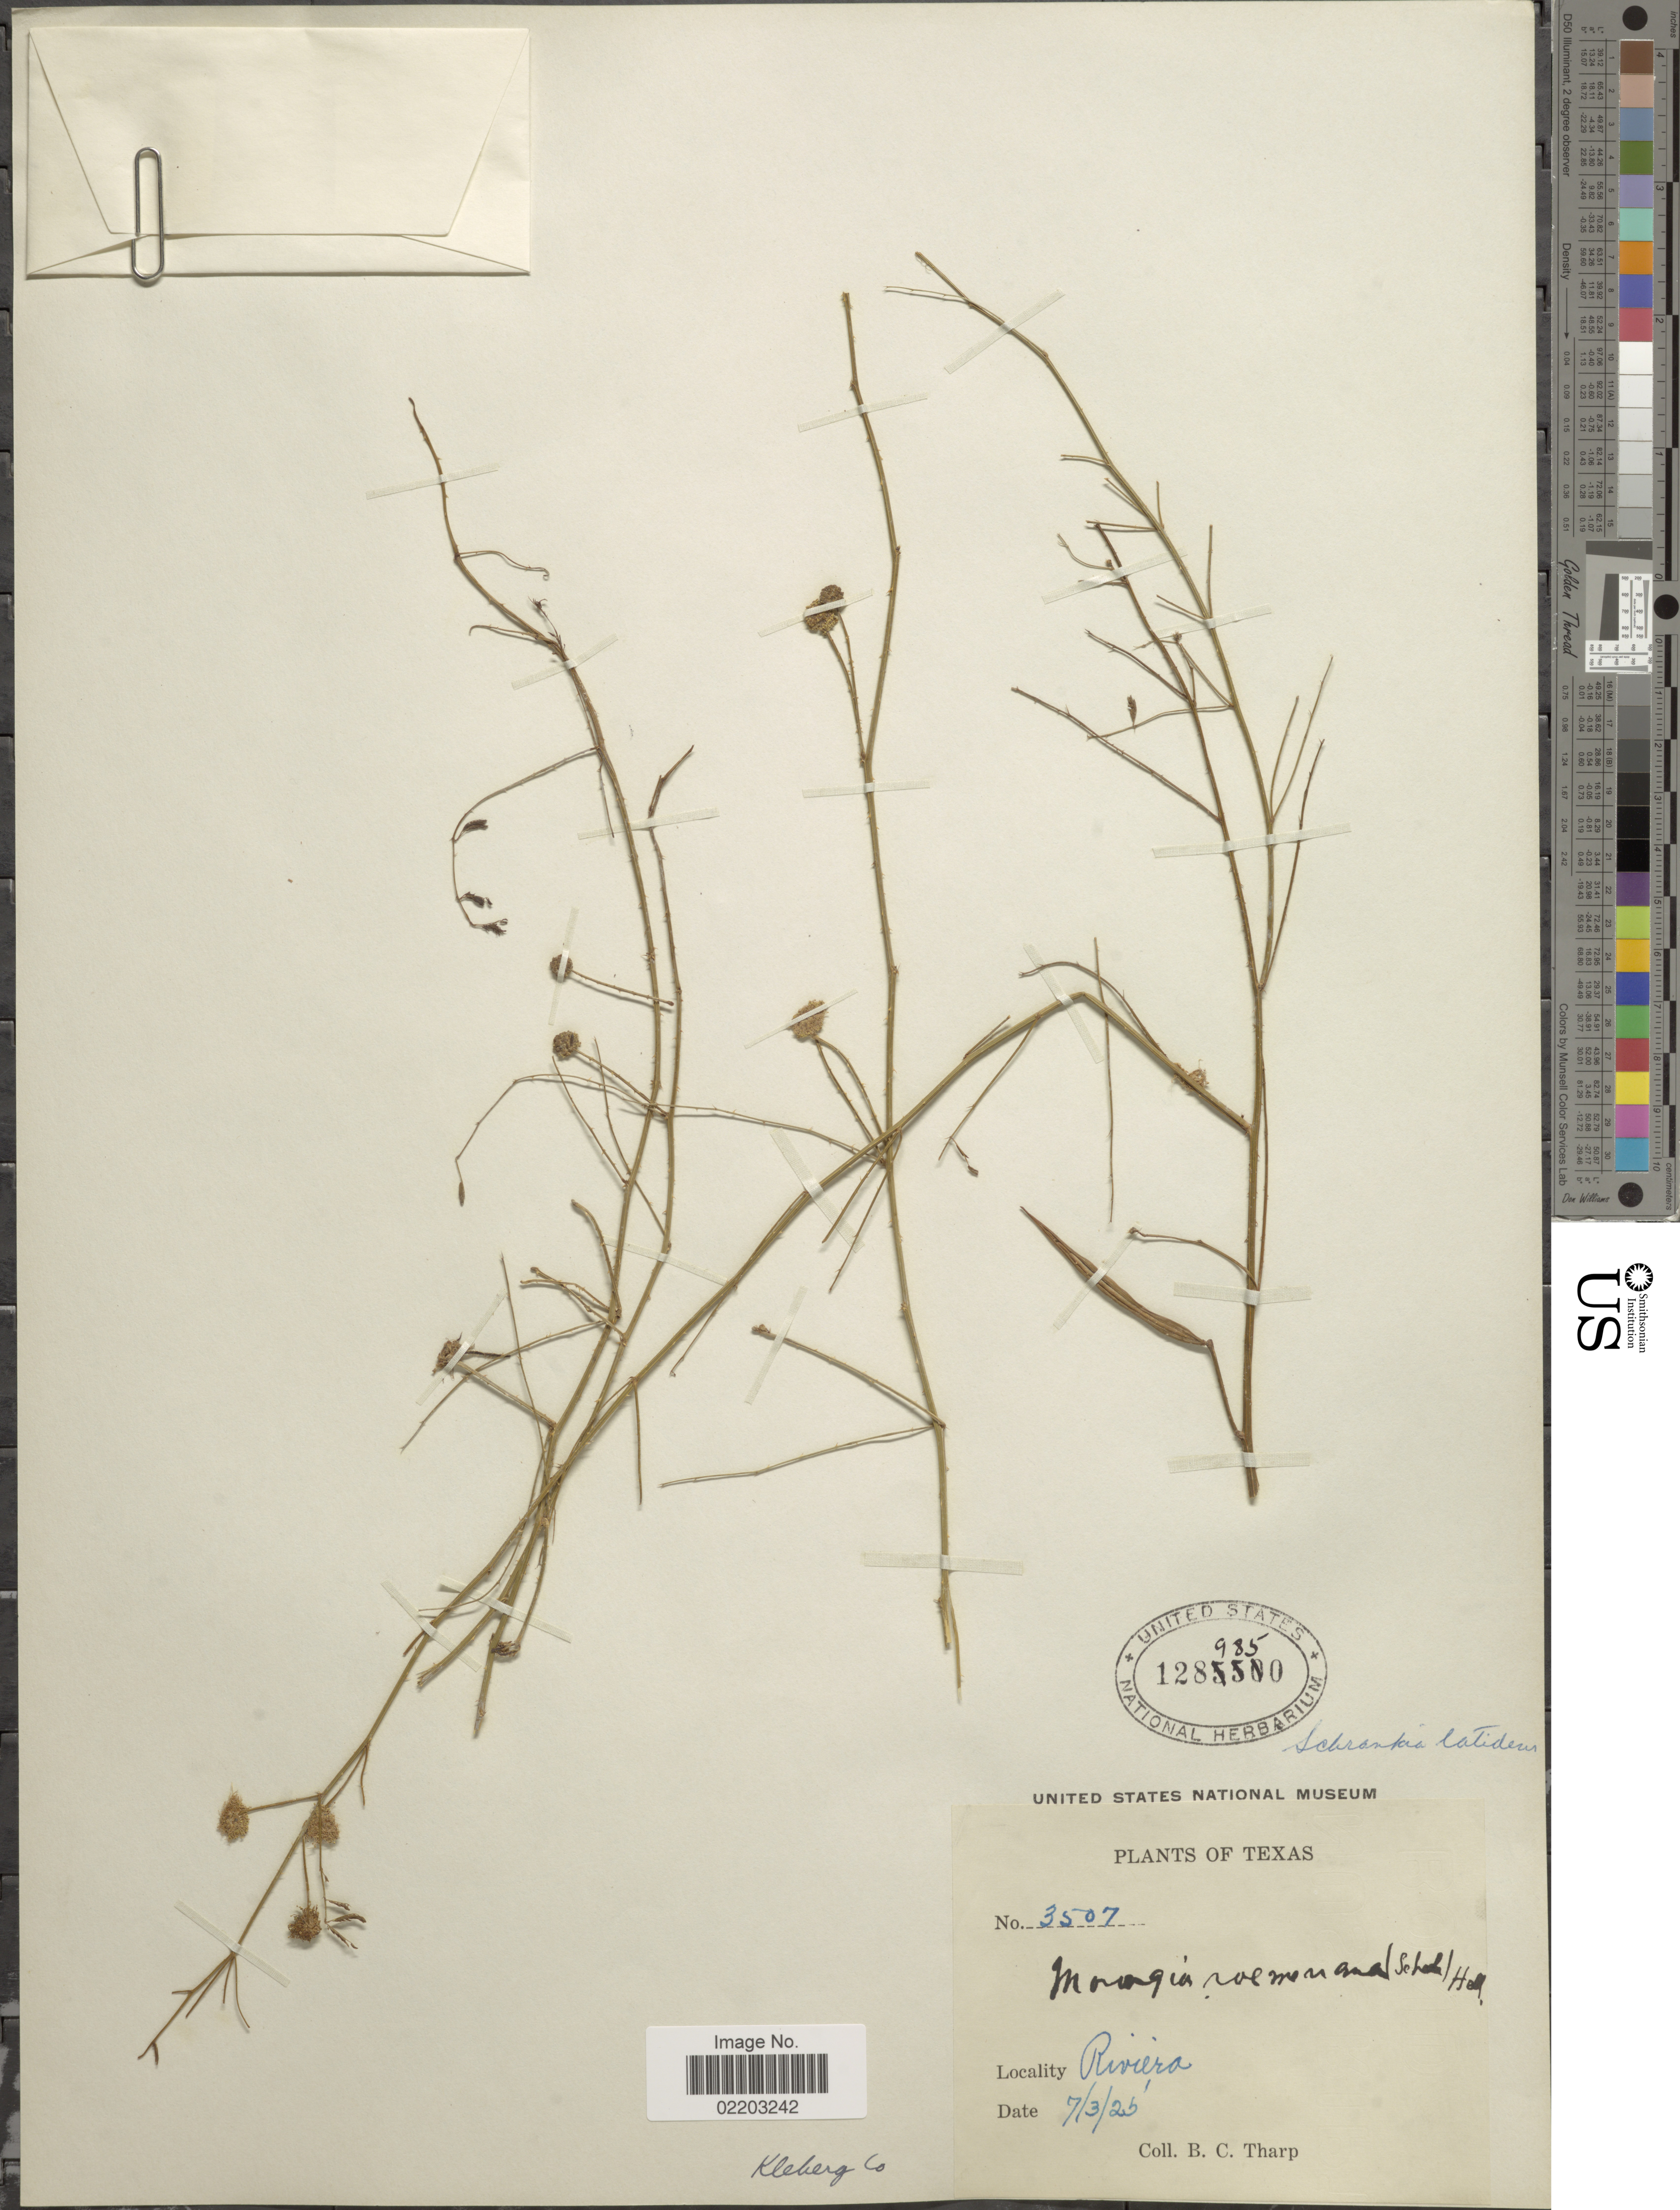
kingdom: Plantae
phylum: Tracheophyta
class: Magnoliopsida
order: Fabales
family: Fabaceae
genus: Mimosa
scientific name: Mimosa latidens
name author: (Small) B.L. Turner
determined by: U.S. National Herbarium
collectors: B. C. Tharp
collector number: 3507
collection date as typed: Transcribed d/m/y: 3/7/25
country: United States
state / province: Texas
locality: Riviera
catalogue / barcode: US 128985